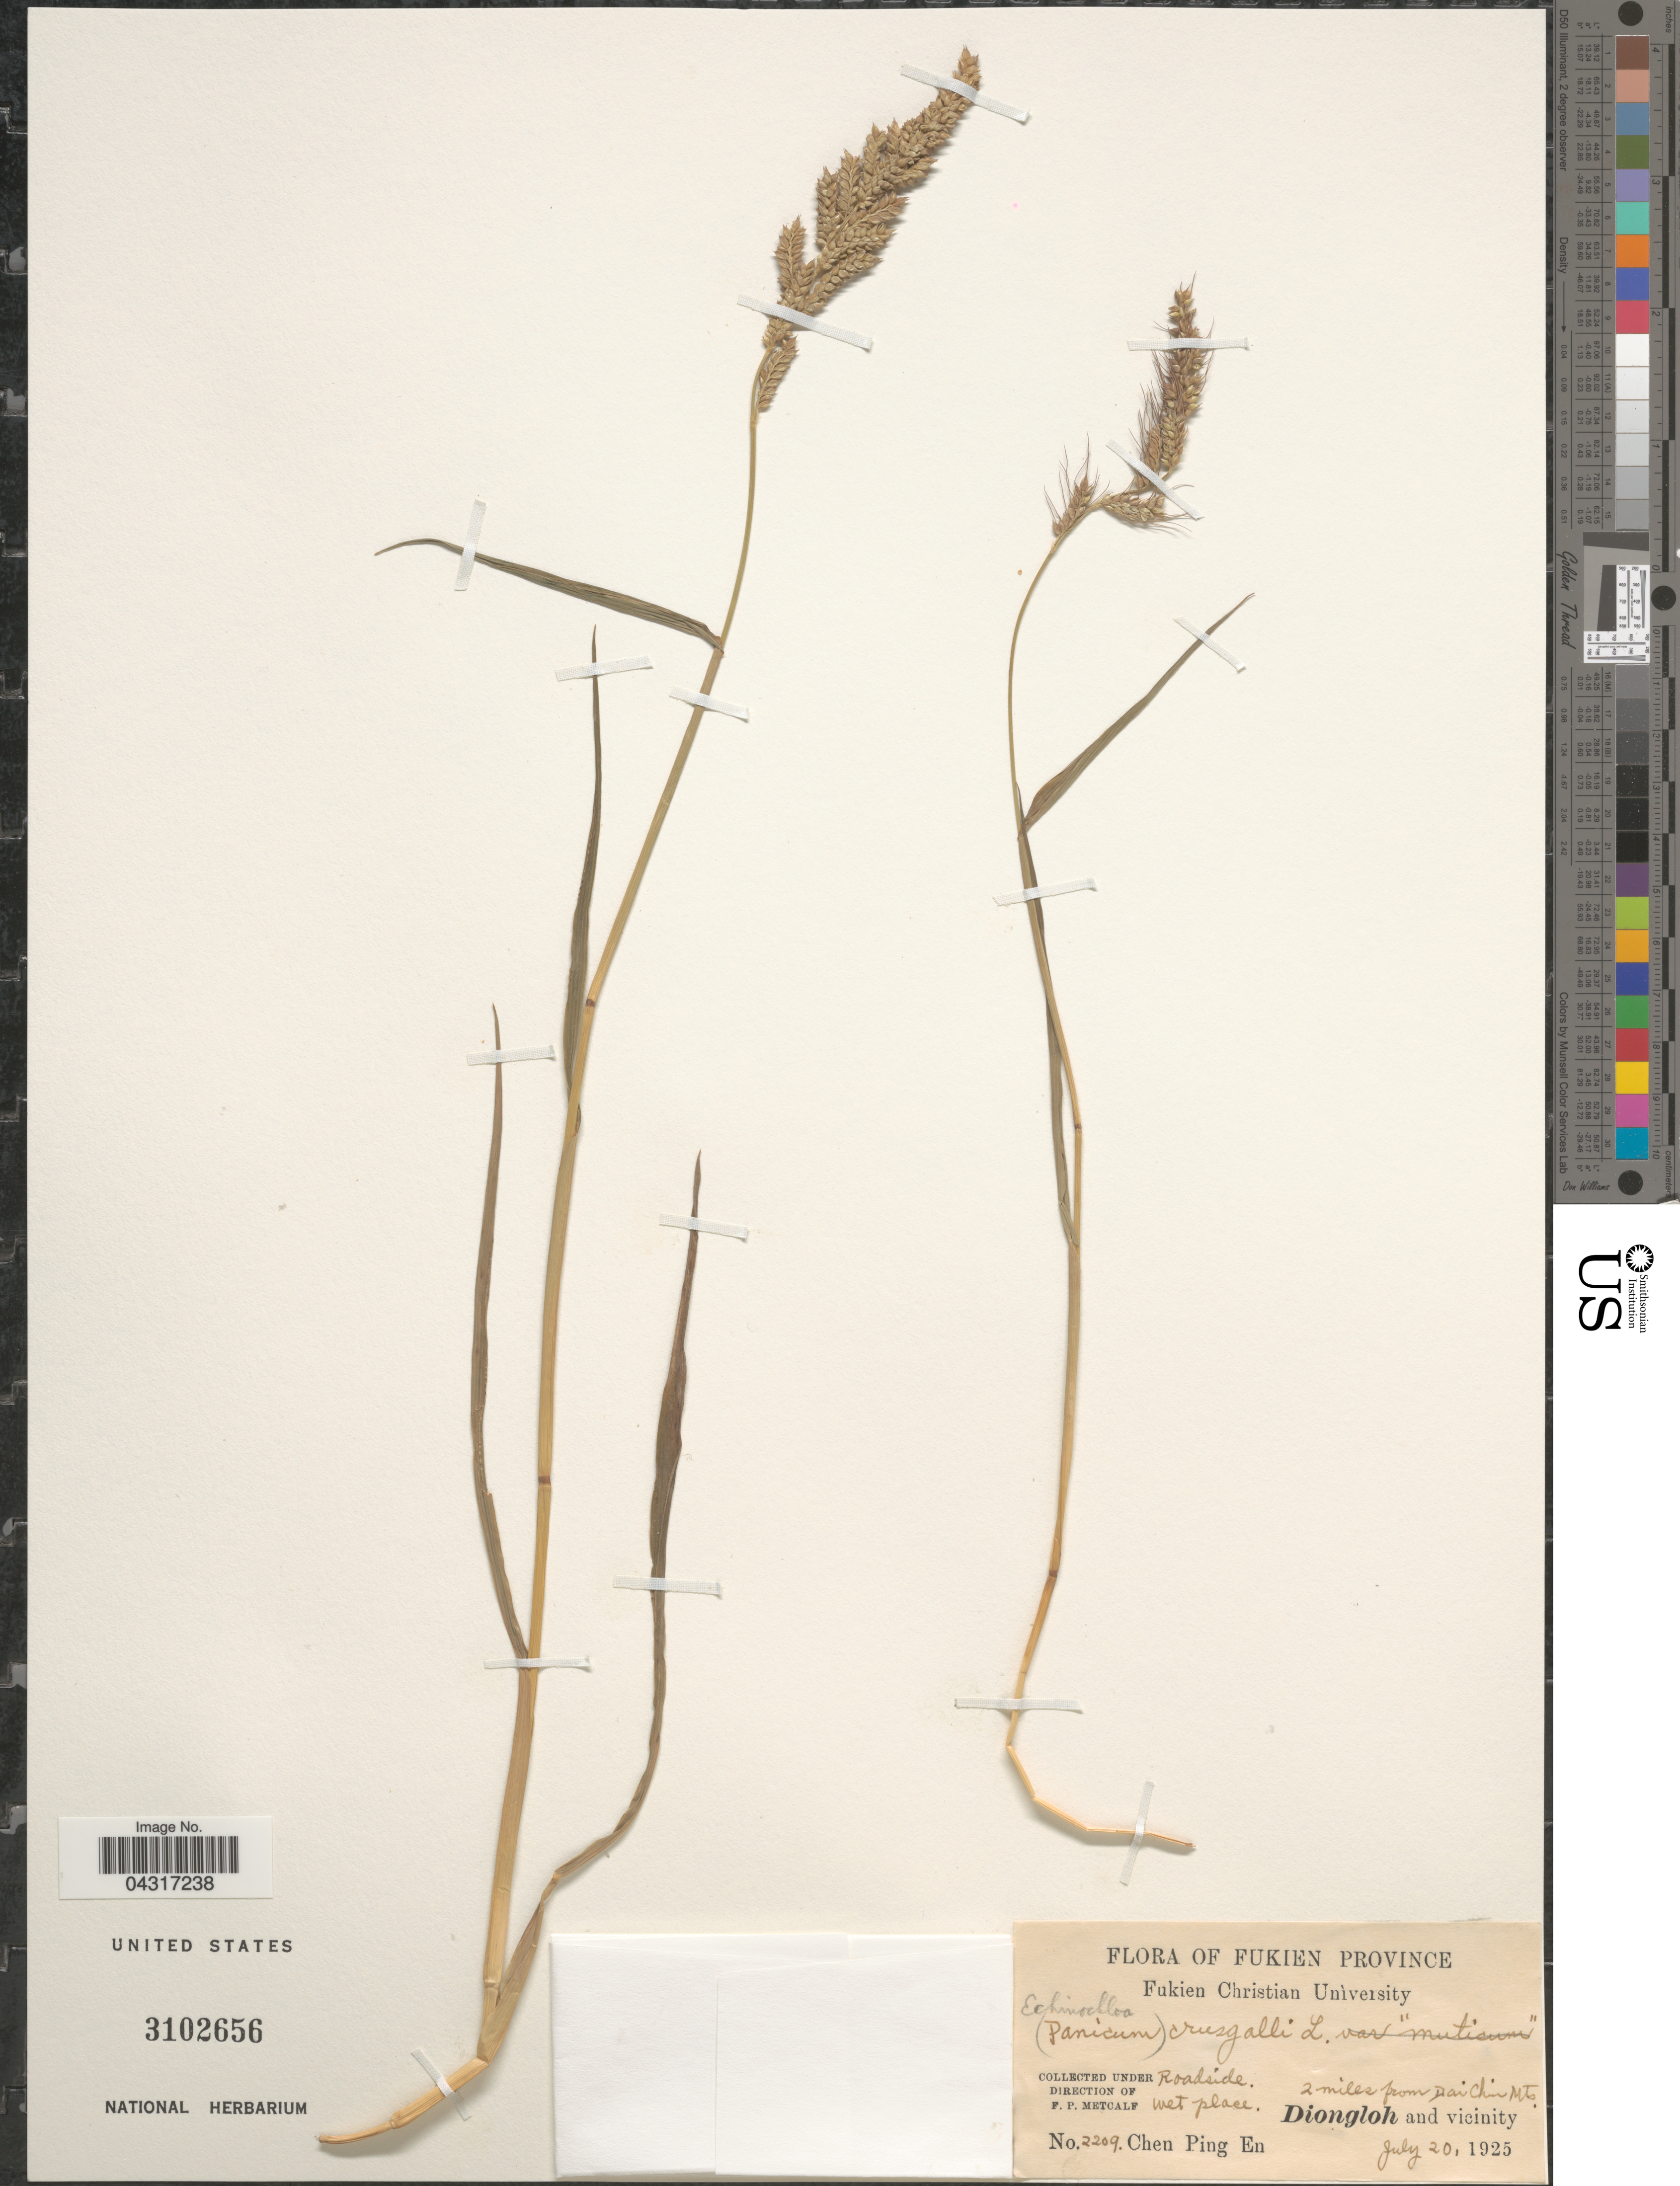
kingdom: Plantae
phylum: Tracheophyta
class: Liliopsida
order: Poales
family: Poaceae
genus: Echinochloa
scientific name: Echinochloa crus-galli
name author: (L.) P. Beauv.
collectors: C. Ping En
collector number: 2209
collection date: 1925-07-20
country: China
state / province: Fujian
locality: Fukien Province. Roadside. Wet place. 2 miles from Dai Chin Mts. Diongloh and vicinity.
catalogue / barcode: US 3102656